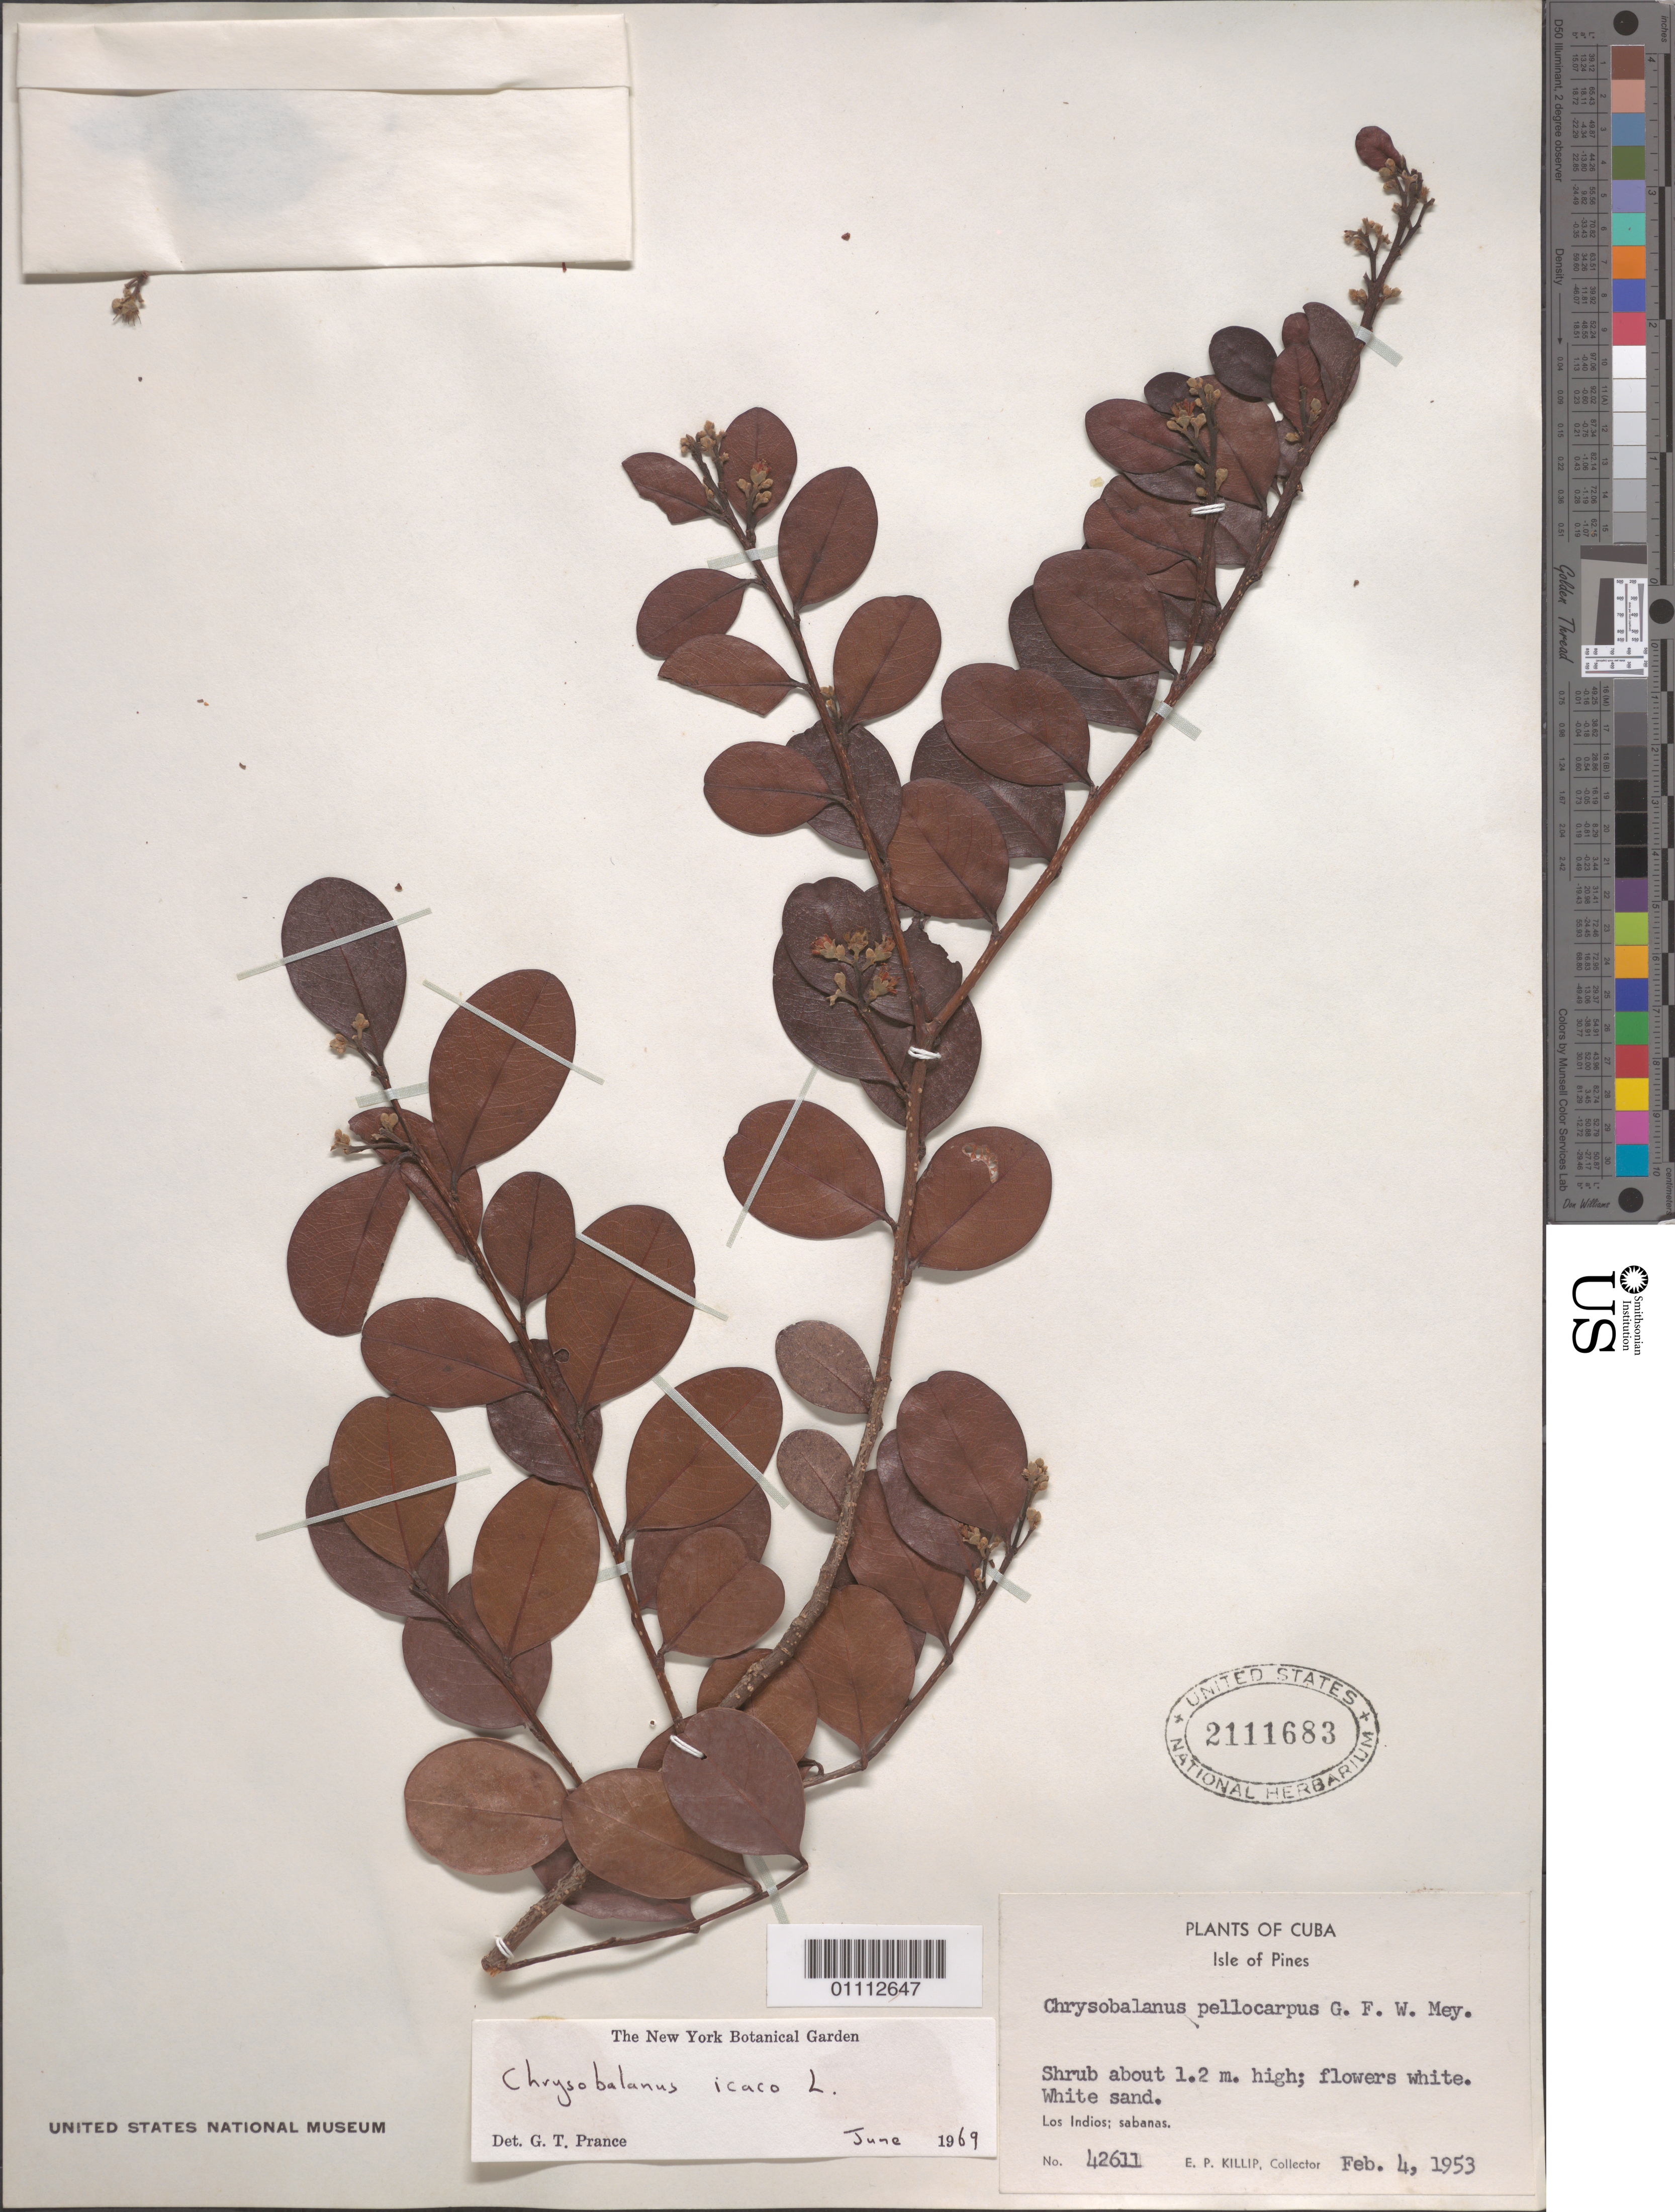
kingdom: Plantae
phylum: Tracheophyta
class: Magnoliopsida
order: Malpighiales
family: Chrysobalanaceae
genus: Chrysobalanus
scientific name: Chrysobalanus icaco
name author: L.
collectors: E. P. Killip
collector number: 42611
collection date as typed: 04 Feb 1953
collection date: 1953-02-04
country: Cuba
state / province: Isla de La Juventud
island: Isla de la Juventud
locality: Los Indios: sabanas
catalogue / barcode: US 2111683